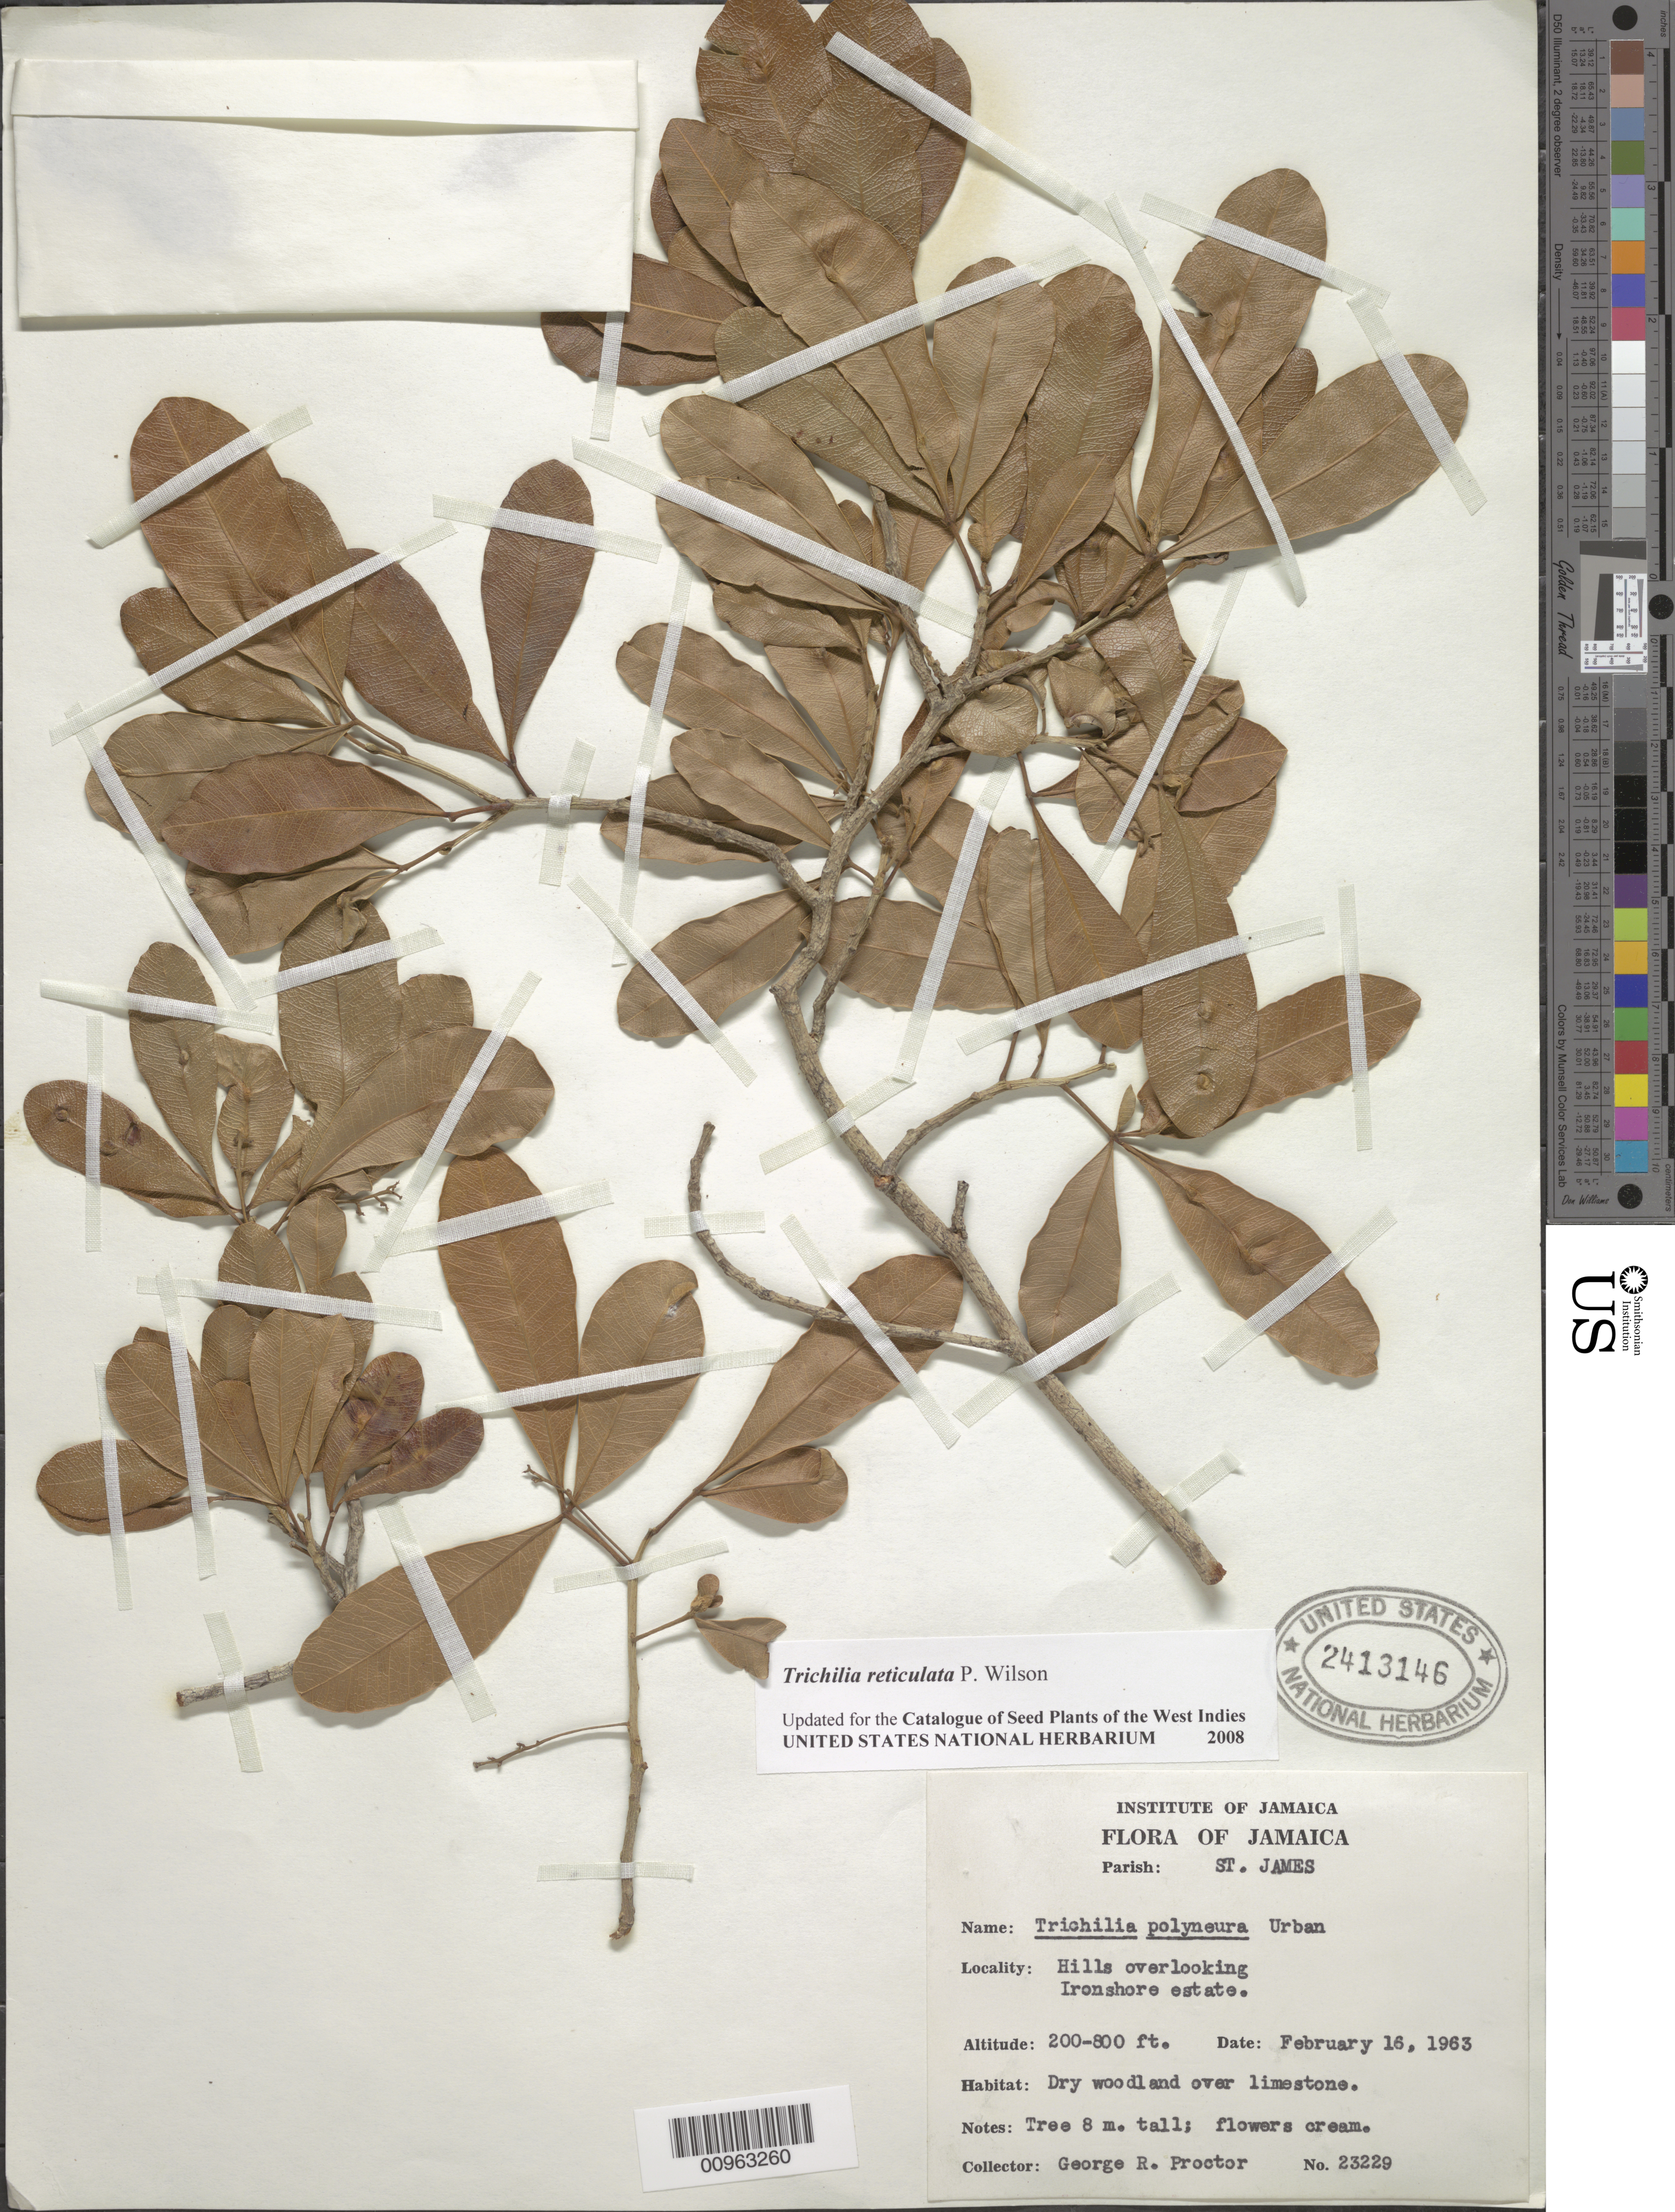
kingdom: Plantae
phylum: Tracheophyta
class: Magnoliopsida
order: Sapindales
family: Meliaceae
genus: Trichilia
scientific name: Trichilia reticulata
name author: P. Wilson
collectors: G. R. Proctor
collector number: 23229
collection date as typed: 16 Feb 1963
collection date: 1963-02-16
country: Jamaica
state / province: Saint James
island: Jamaica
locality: Hills overlooking Ironshore Estate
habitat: Dry woodland over limestone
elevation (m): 61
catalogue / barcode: US 2413146